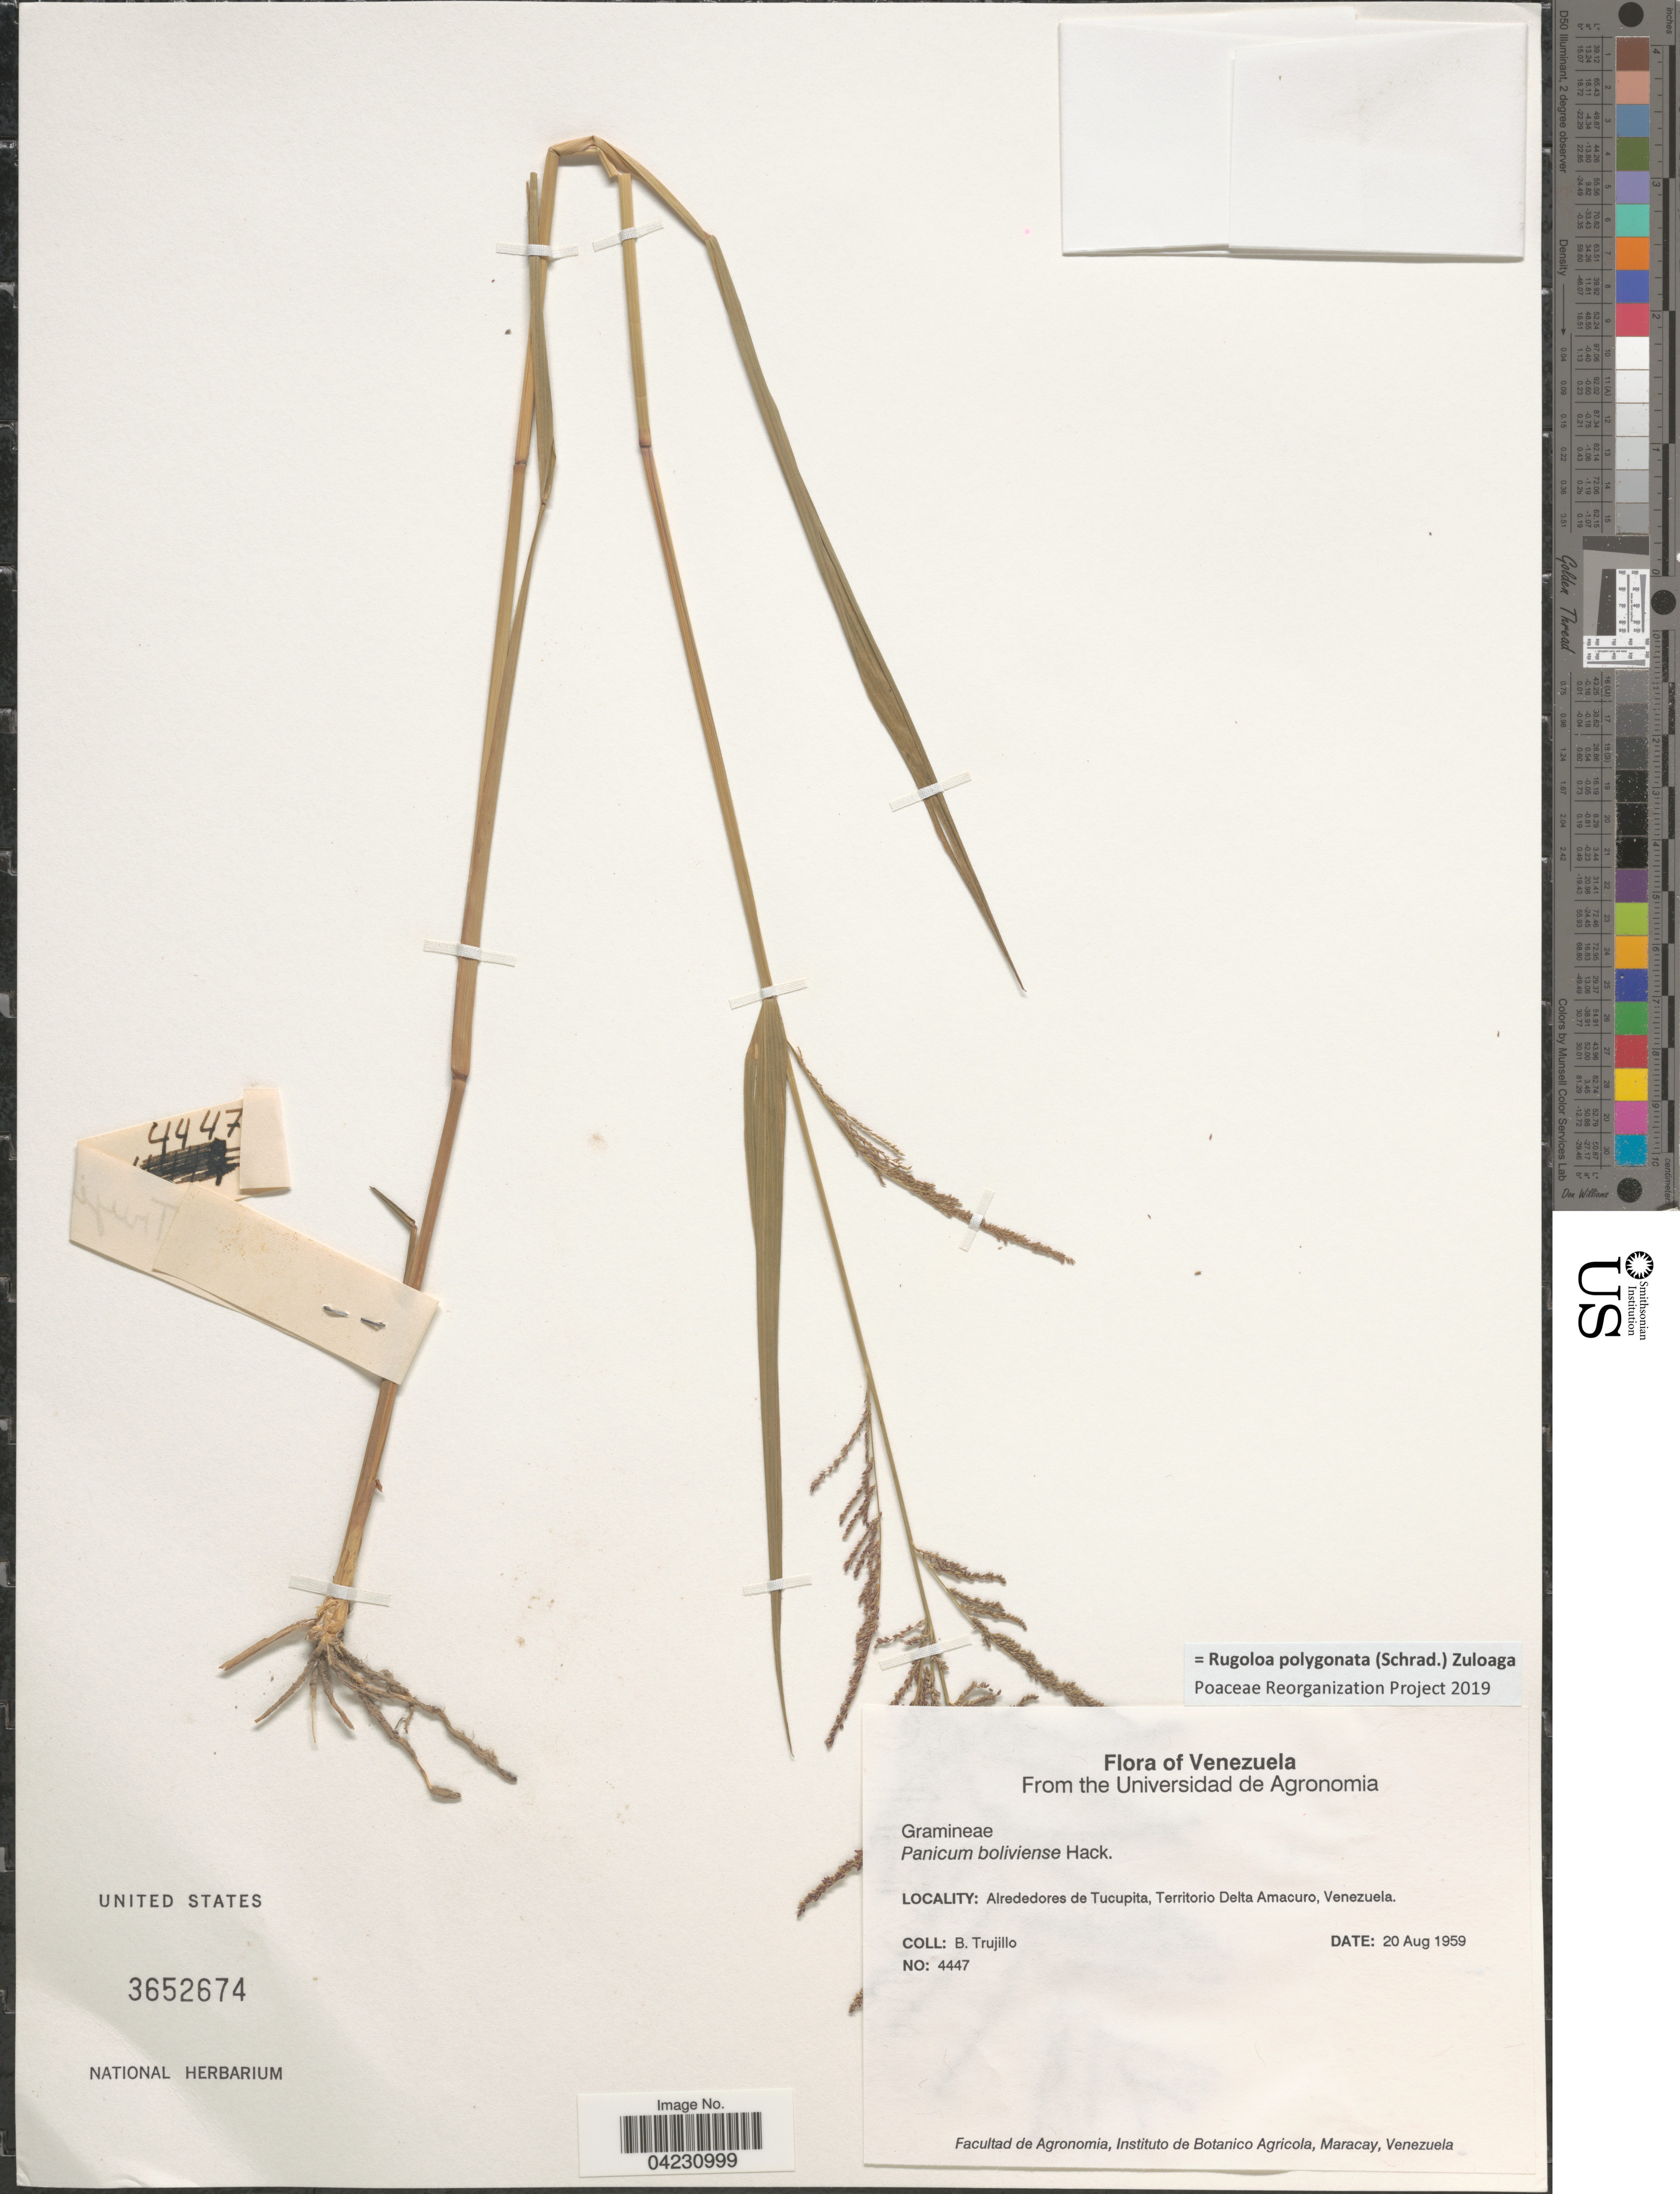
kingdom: Plantae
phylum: Tracheophyta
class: Liliopsida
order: Poales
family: Poaceae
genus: Rugoloa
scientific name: Rugoloa polygonata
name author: (Schrad.) Zuloaga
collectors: B. Trujillo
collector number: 4447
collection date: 1959-08-20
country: Venezuela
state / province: Delta Amacuro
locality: Alrededores de Tucupita, Territorio Delta Amacuro.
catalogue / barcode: US 3652674